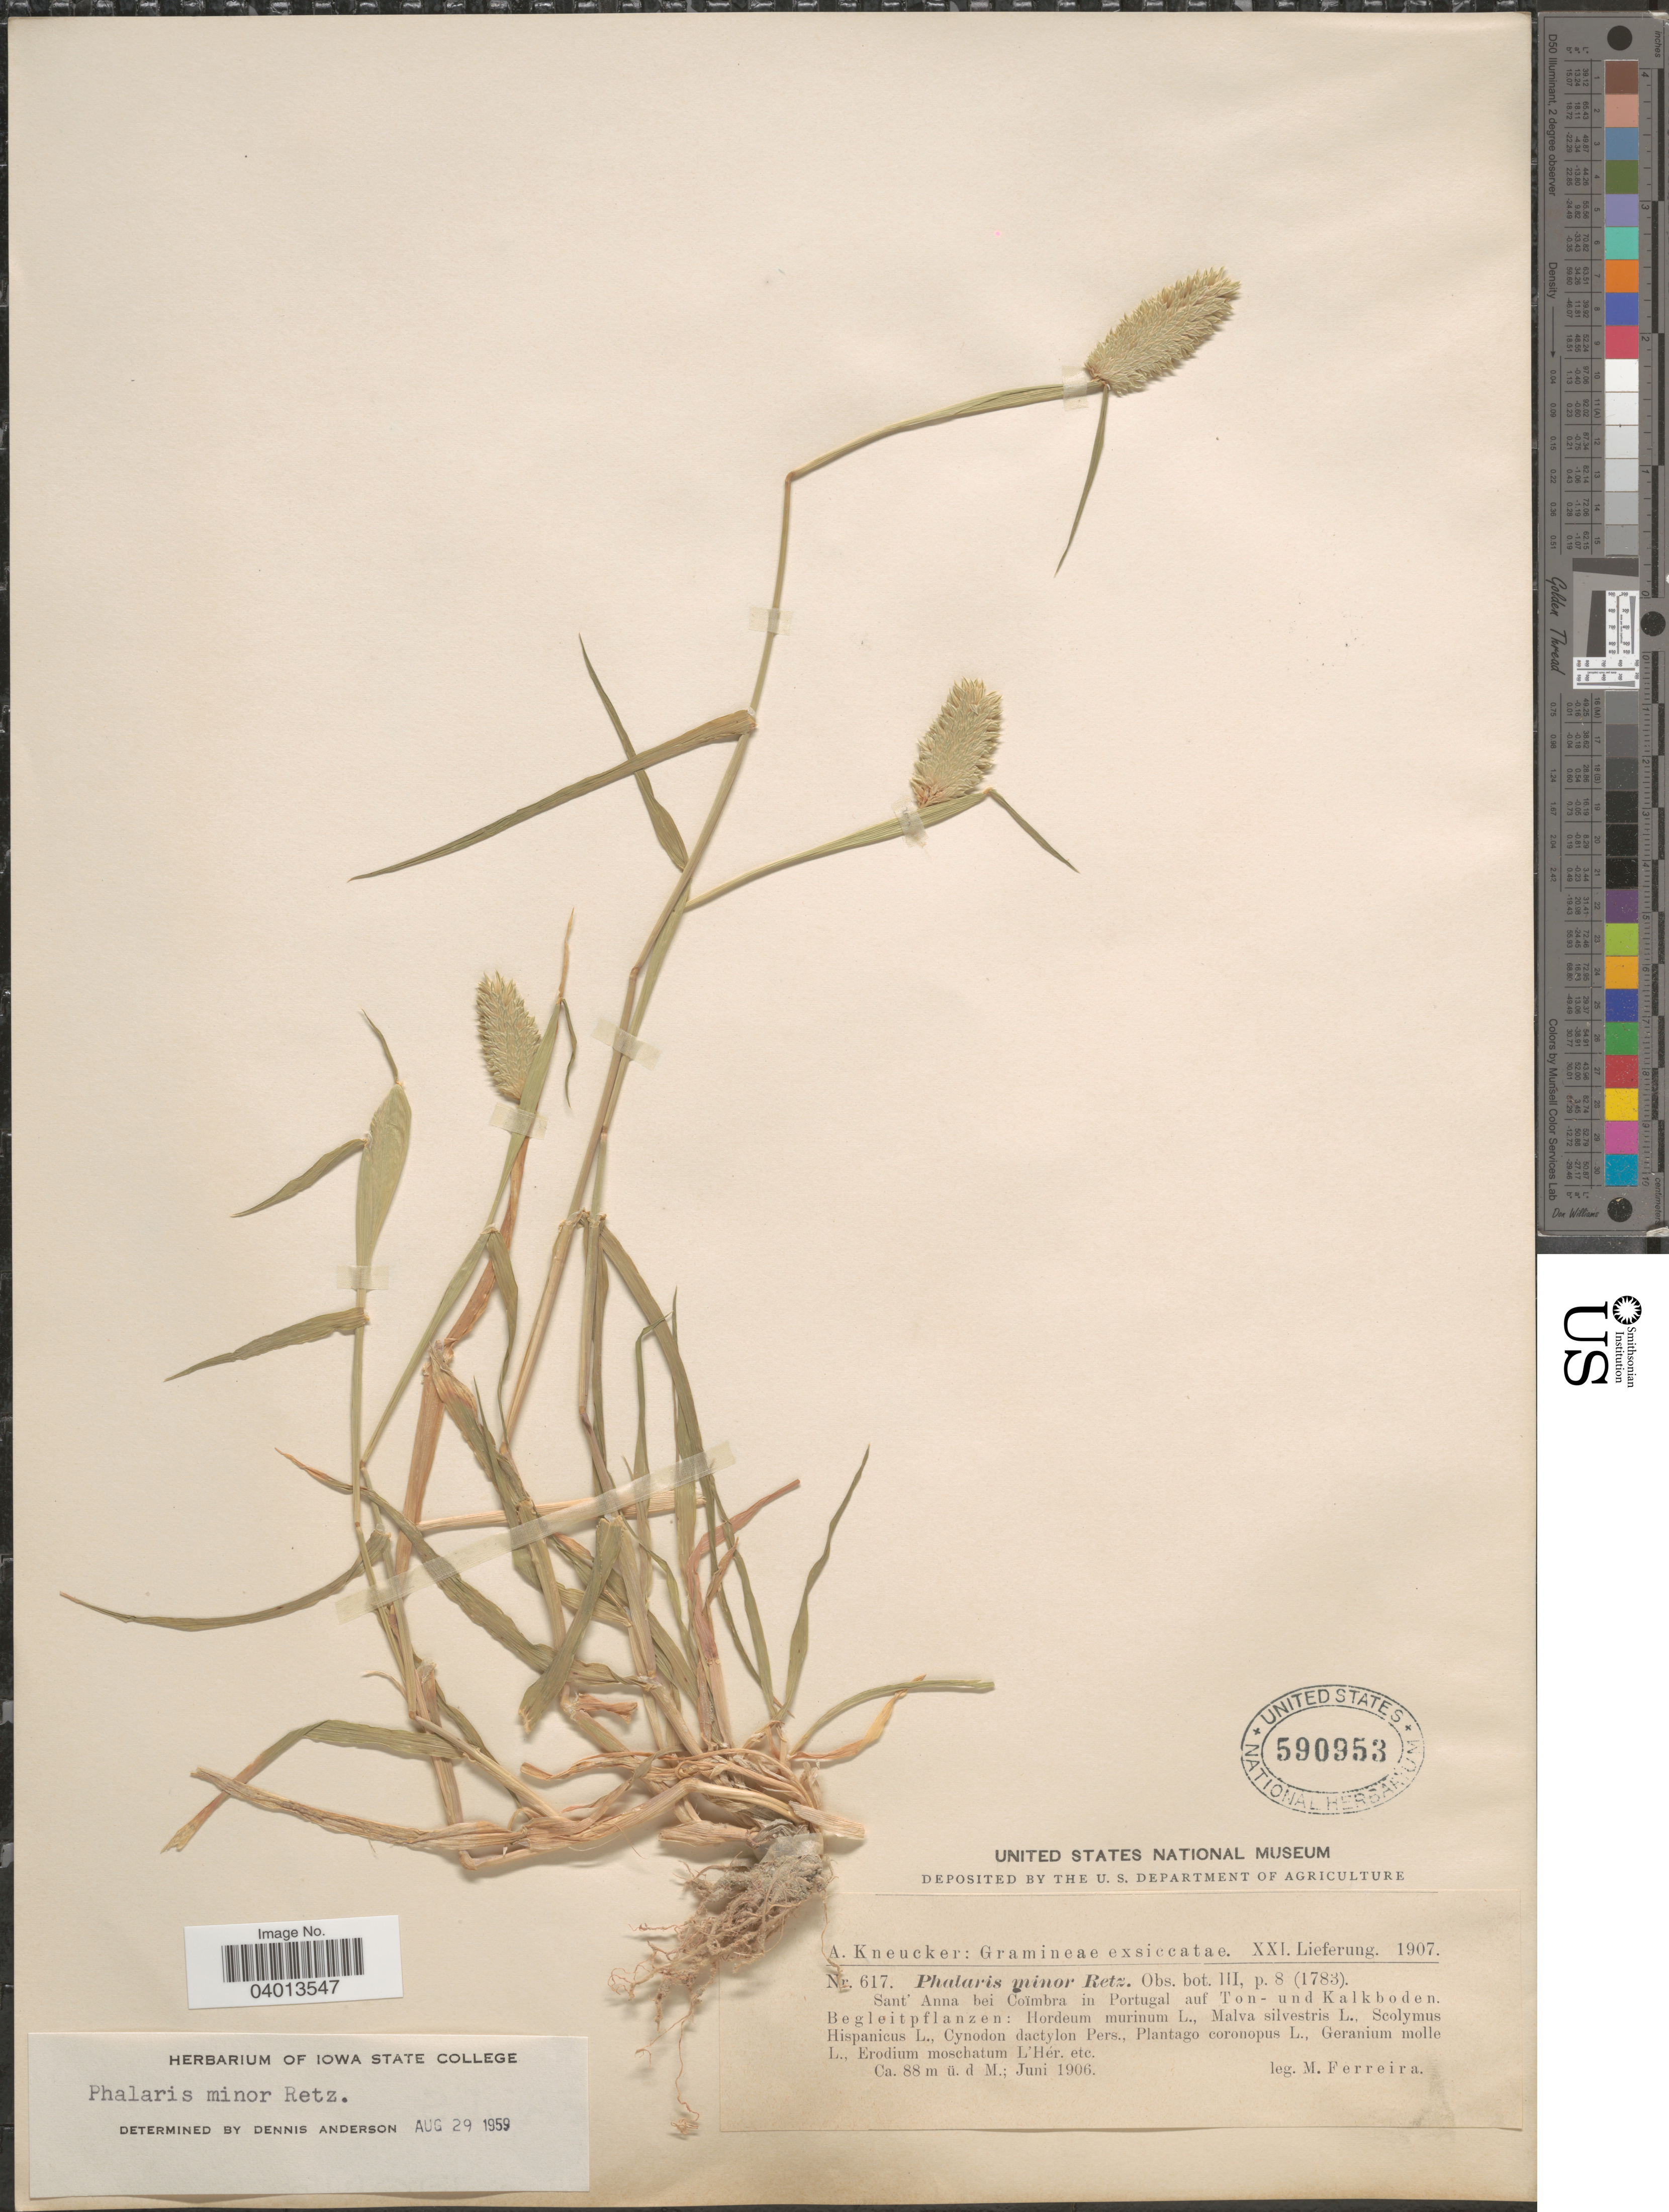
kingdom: Plantae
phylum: Tracheophyta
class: Liliopsida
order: Poales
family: Poaceae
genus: Phalaris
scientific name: Phalaris minor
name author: Retz.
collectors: M. Ferreira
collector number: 617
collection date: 1906-06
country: Portugal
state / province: Coimbra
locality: Sant' Ana bei Coïmbra in Portugal auf Ton - und Kalkboden.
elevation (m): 88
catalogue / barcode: US 590953